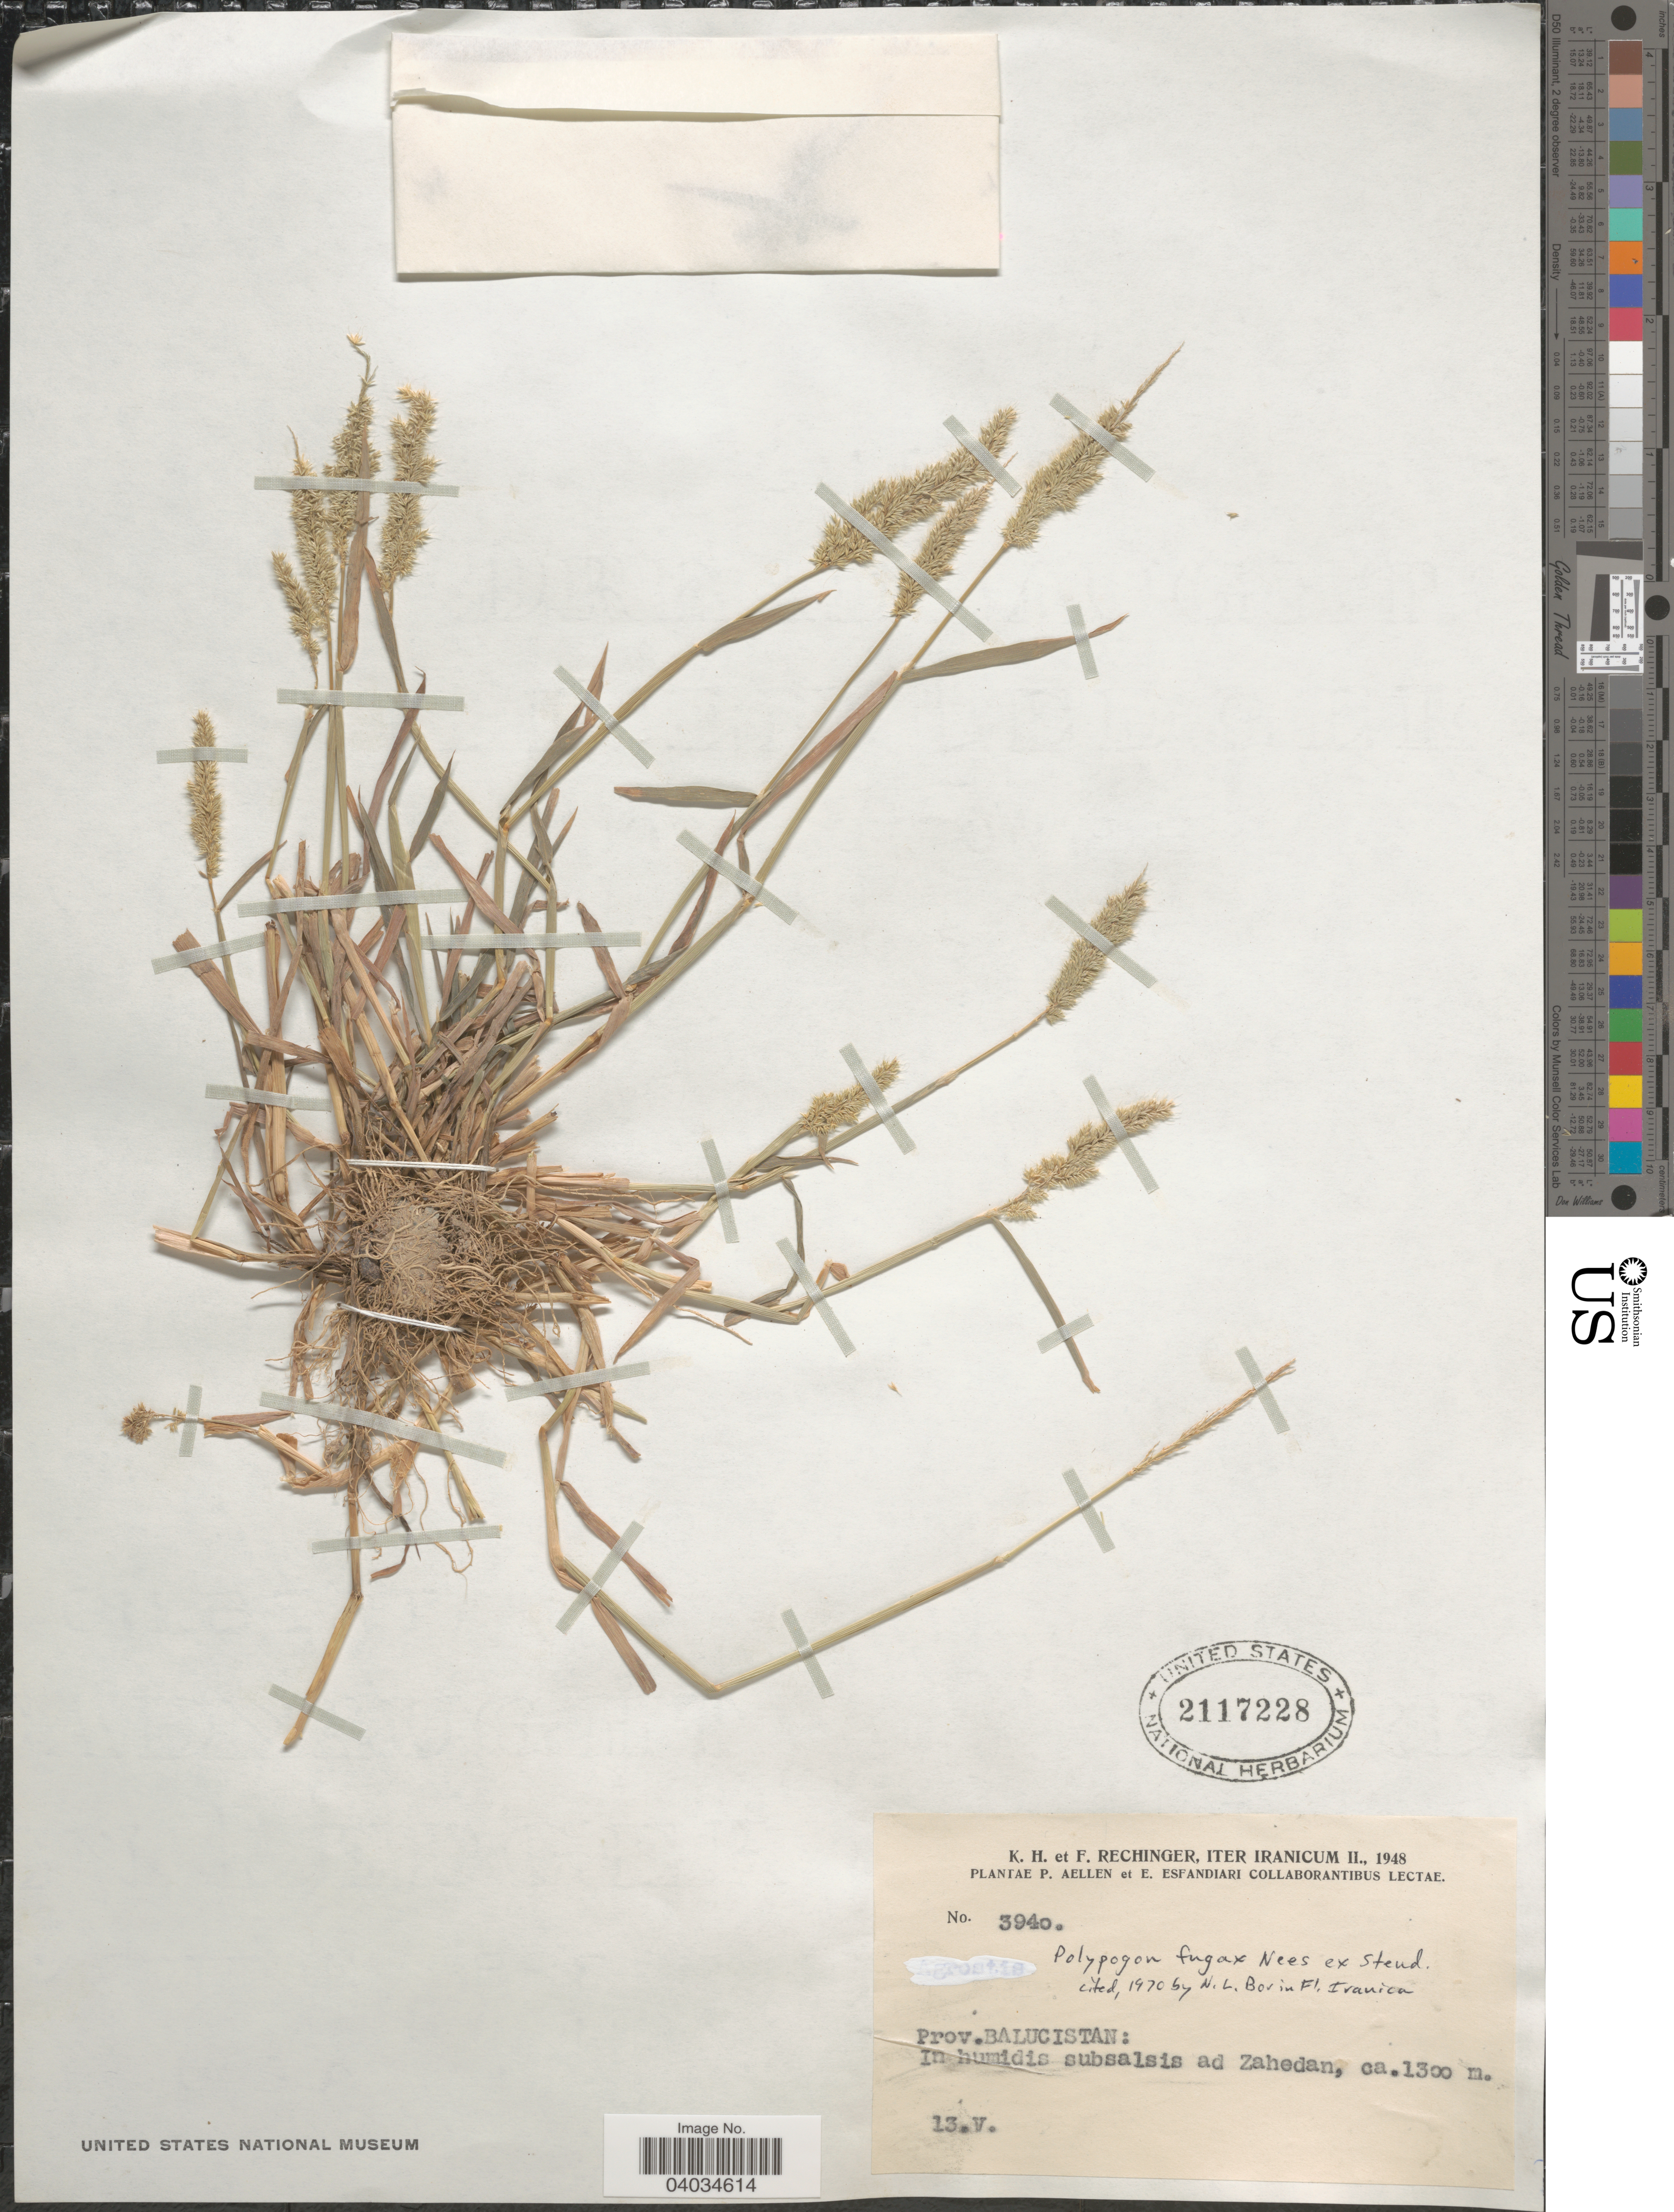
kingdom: Plantae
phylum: Tracheophyta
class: Liliopsida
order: Poales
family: Poaceae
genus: Polypogon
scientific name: Polypogon fugax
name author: Nees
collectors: K. H. Rechinger & F. Rechinger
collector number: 3940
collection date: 1948-05-13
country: Iran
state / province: Sistan and Baluchistan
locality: Iter Iranicum. Prov. Balucistan: In humidis subsalsis ad Zahedan.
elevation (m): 1300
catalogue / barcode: US 2117228